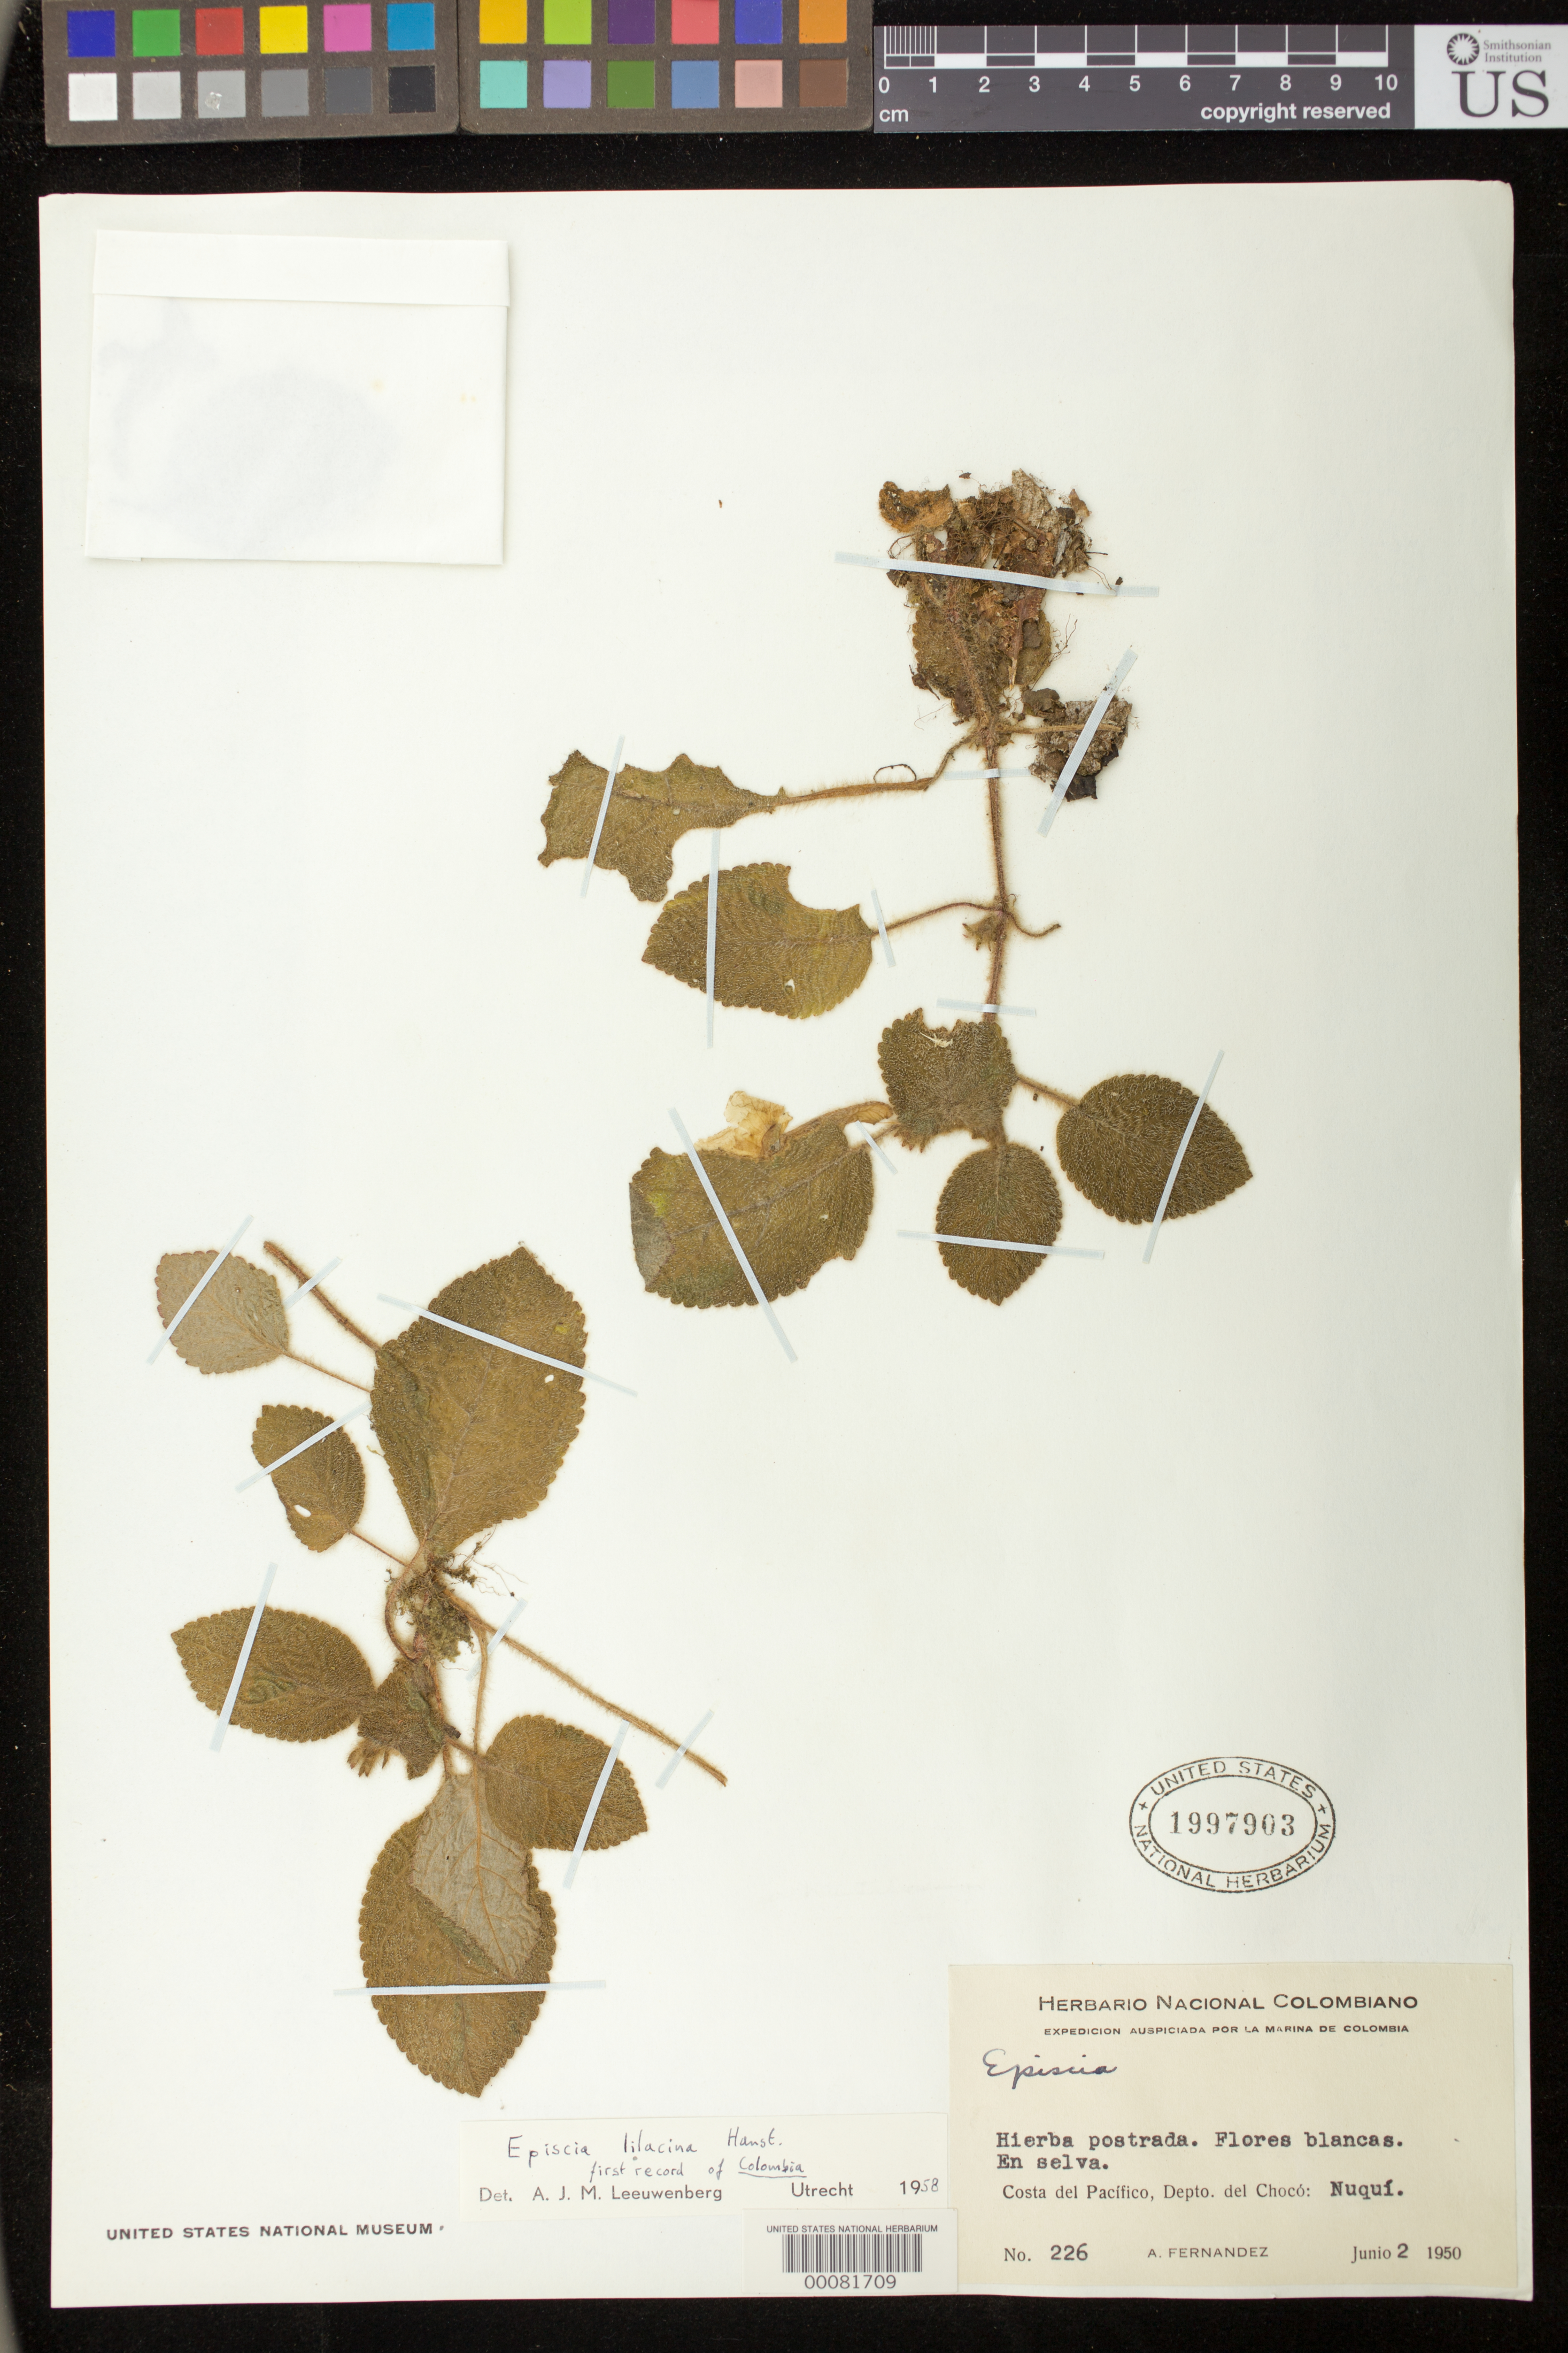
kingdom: Plantae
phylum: Tracheophyta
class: Magnoliopsida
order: Lamiales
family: Gesneriaceae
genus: Episcia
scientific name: Episcia lilacina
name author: Hanst.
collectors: A. Fernandez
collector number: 226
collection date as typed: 02 Jun 1950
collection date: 1950-06-02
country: Colombia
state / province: Chocó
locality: Costa del Pacifico, Nuqui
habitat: In forest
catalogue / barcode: US 1997903